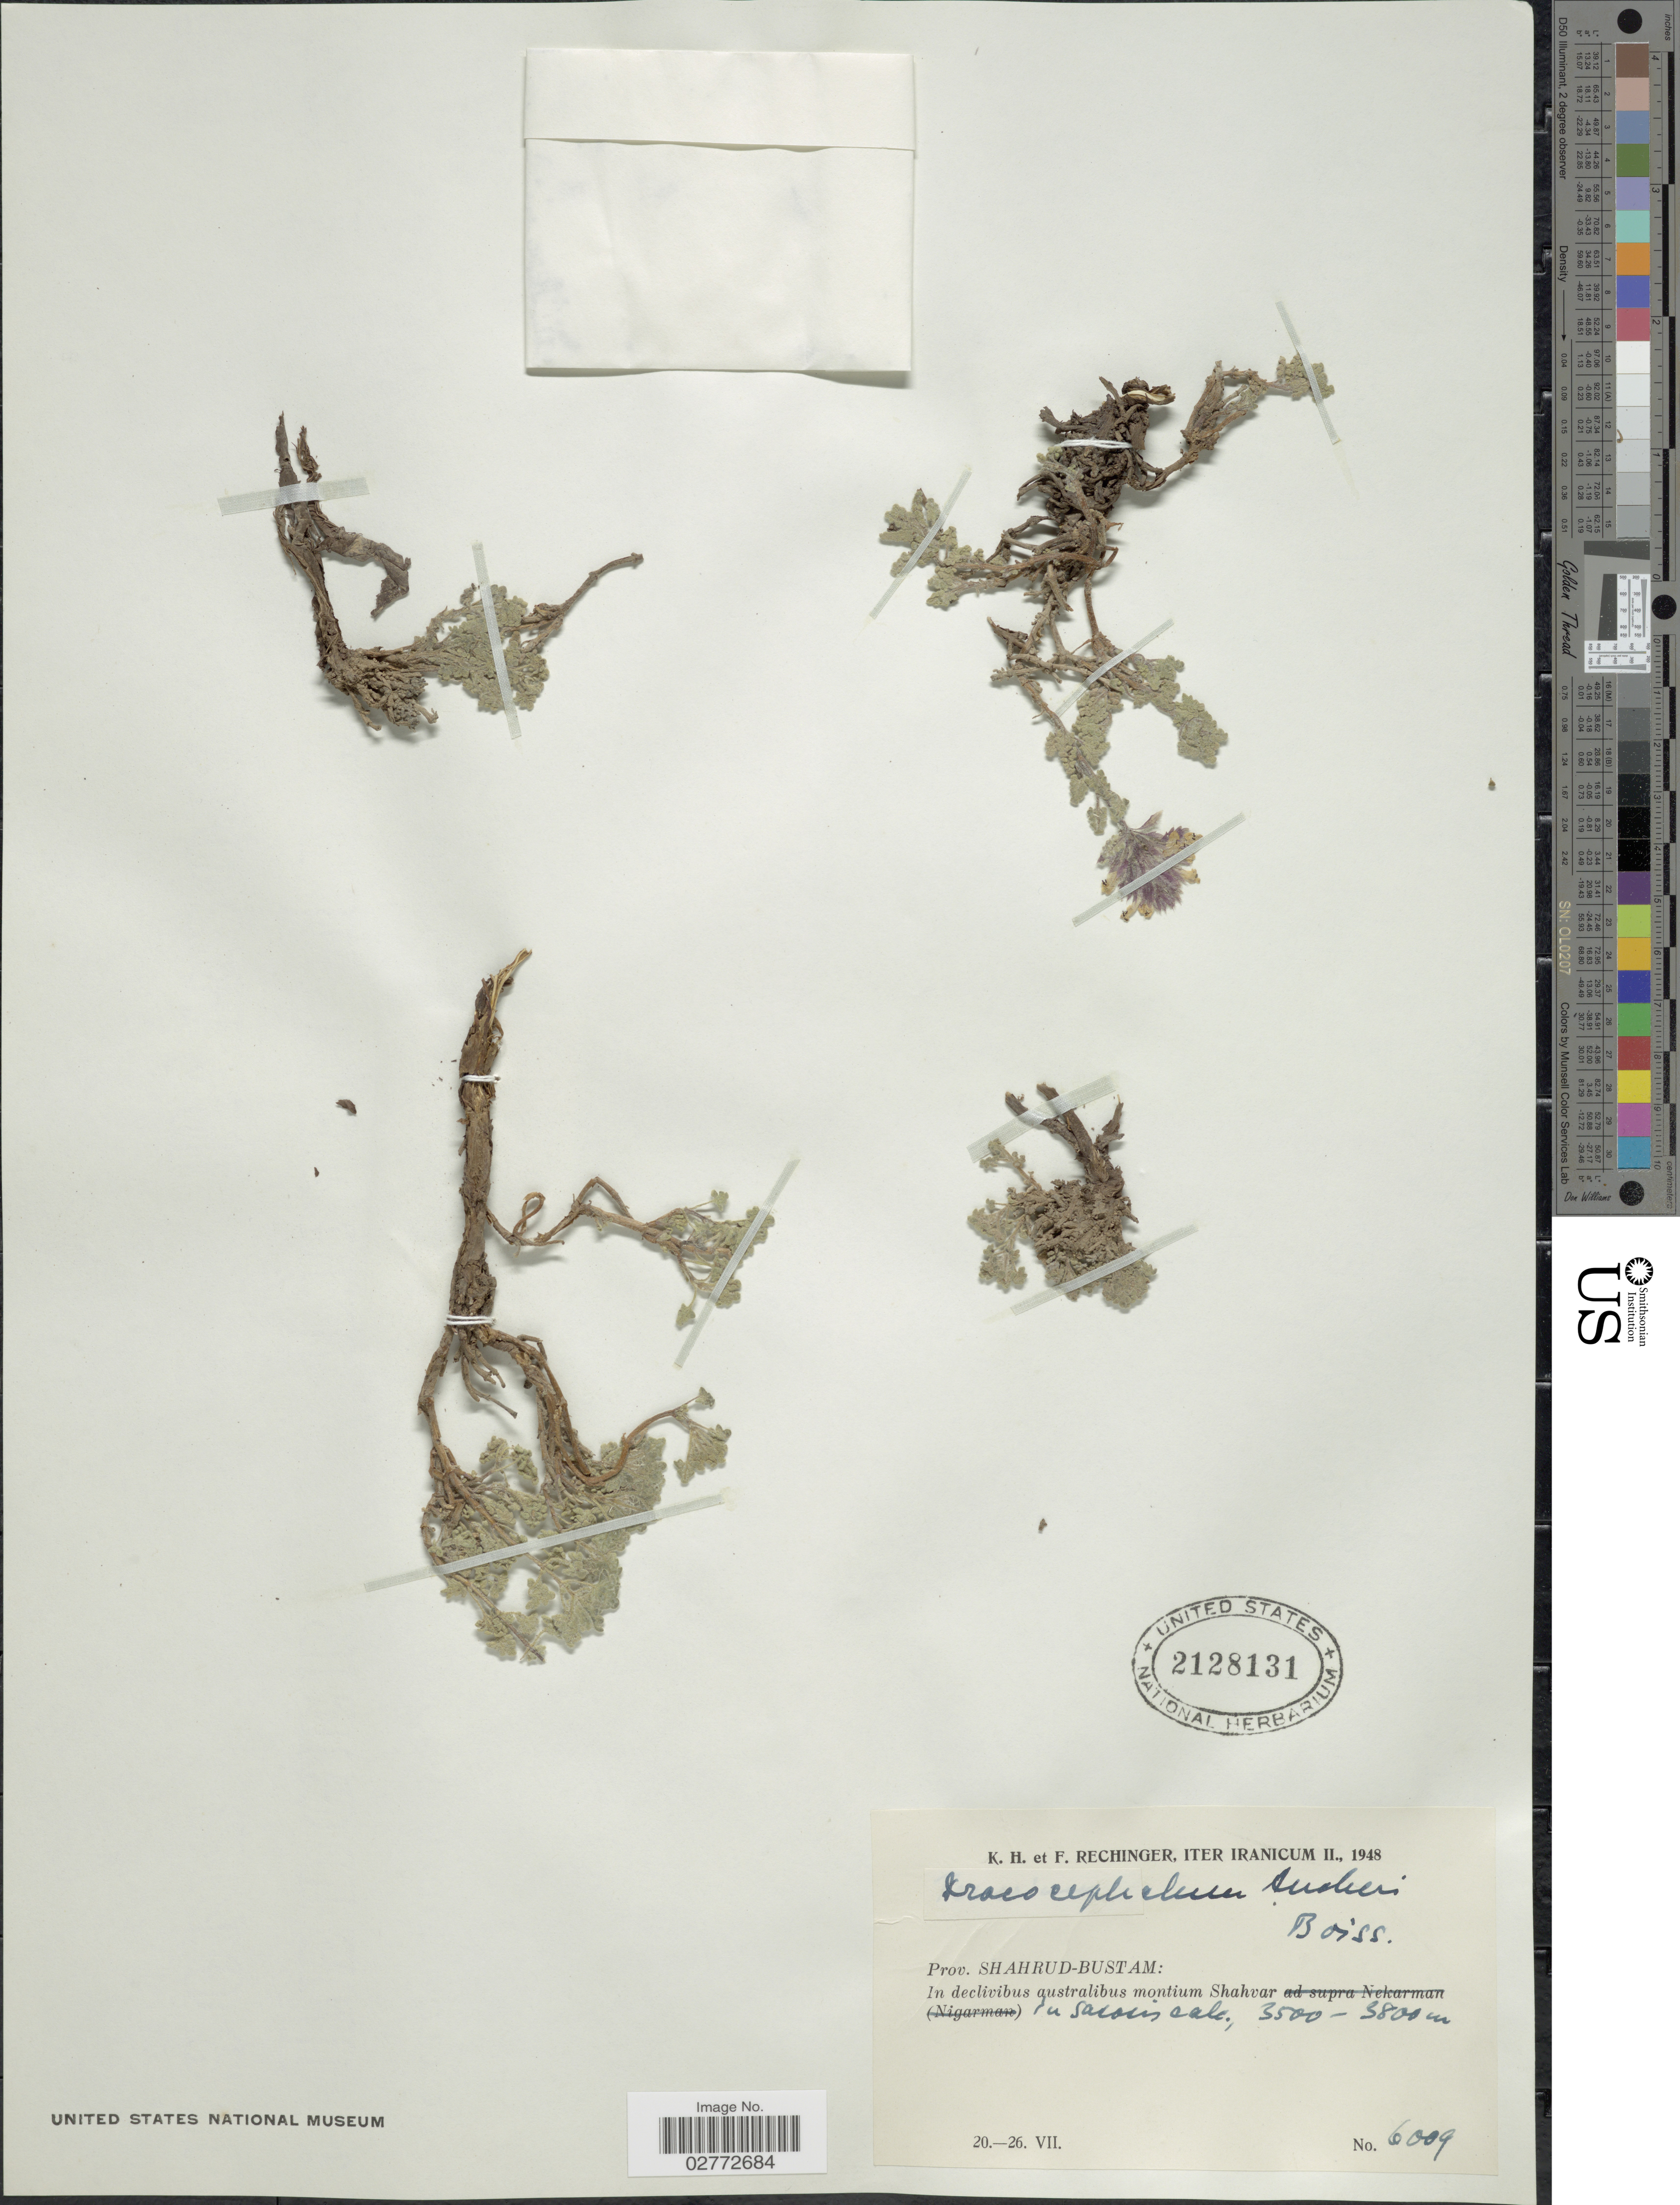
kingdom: Plantae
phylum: Tracheophyta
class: Magnoliopsida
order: Lamiales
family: Lamiaceae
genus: Dracocephalum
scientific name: Dracocephalum aucheri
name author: Boiss.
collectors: K. H. Rechinger & F. Rechinger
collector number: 6009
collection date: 1948-07-20/1948-07-26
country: Iran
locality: Iter Iranicum. Prov. Shahrud-Bustam: In declivibus australibus montium Shahvar.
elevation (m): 3500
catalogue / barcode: US 2128131